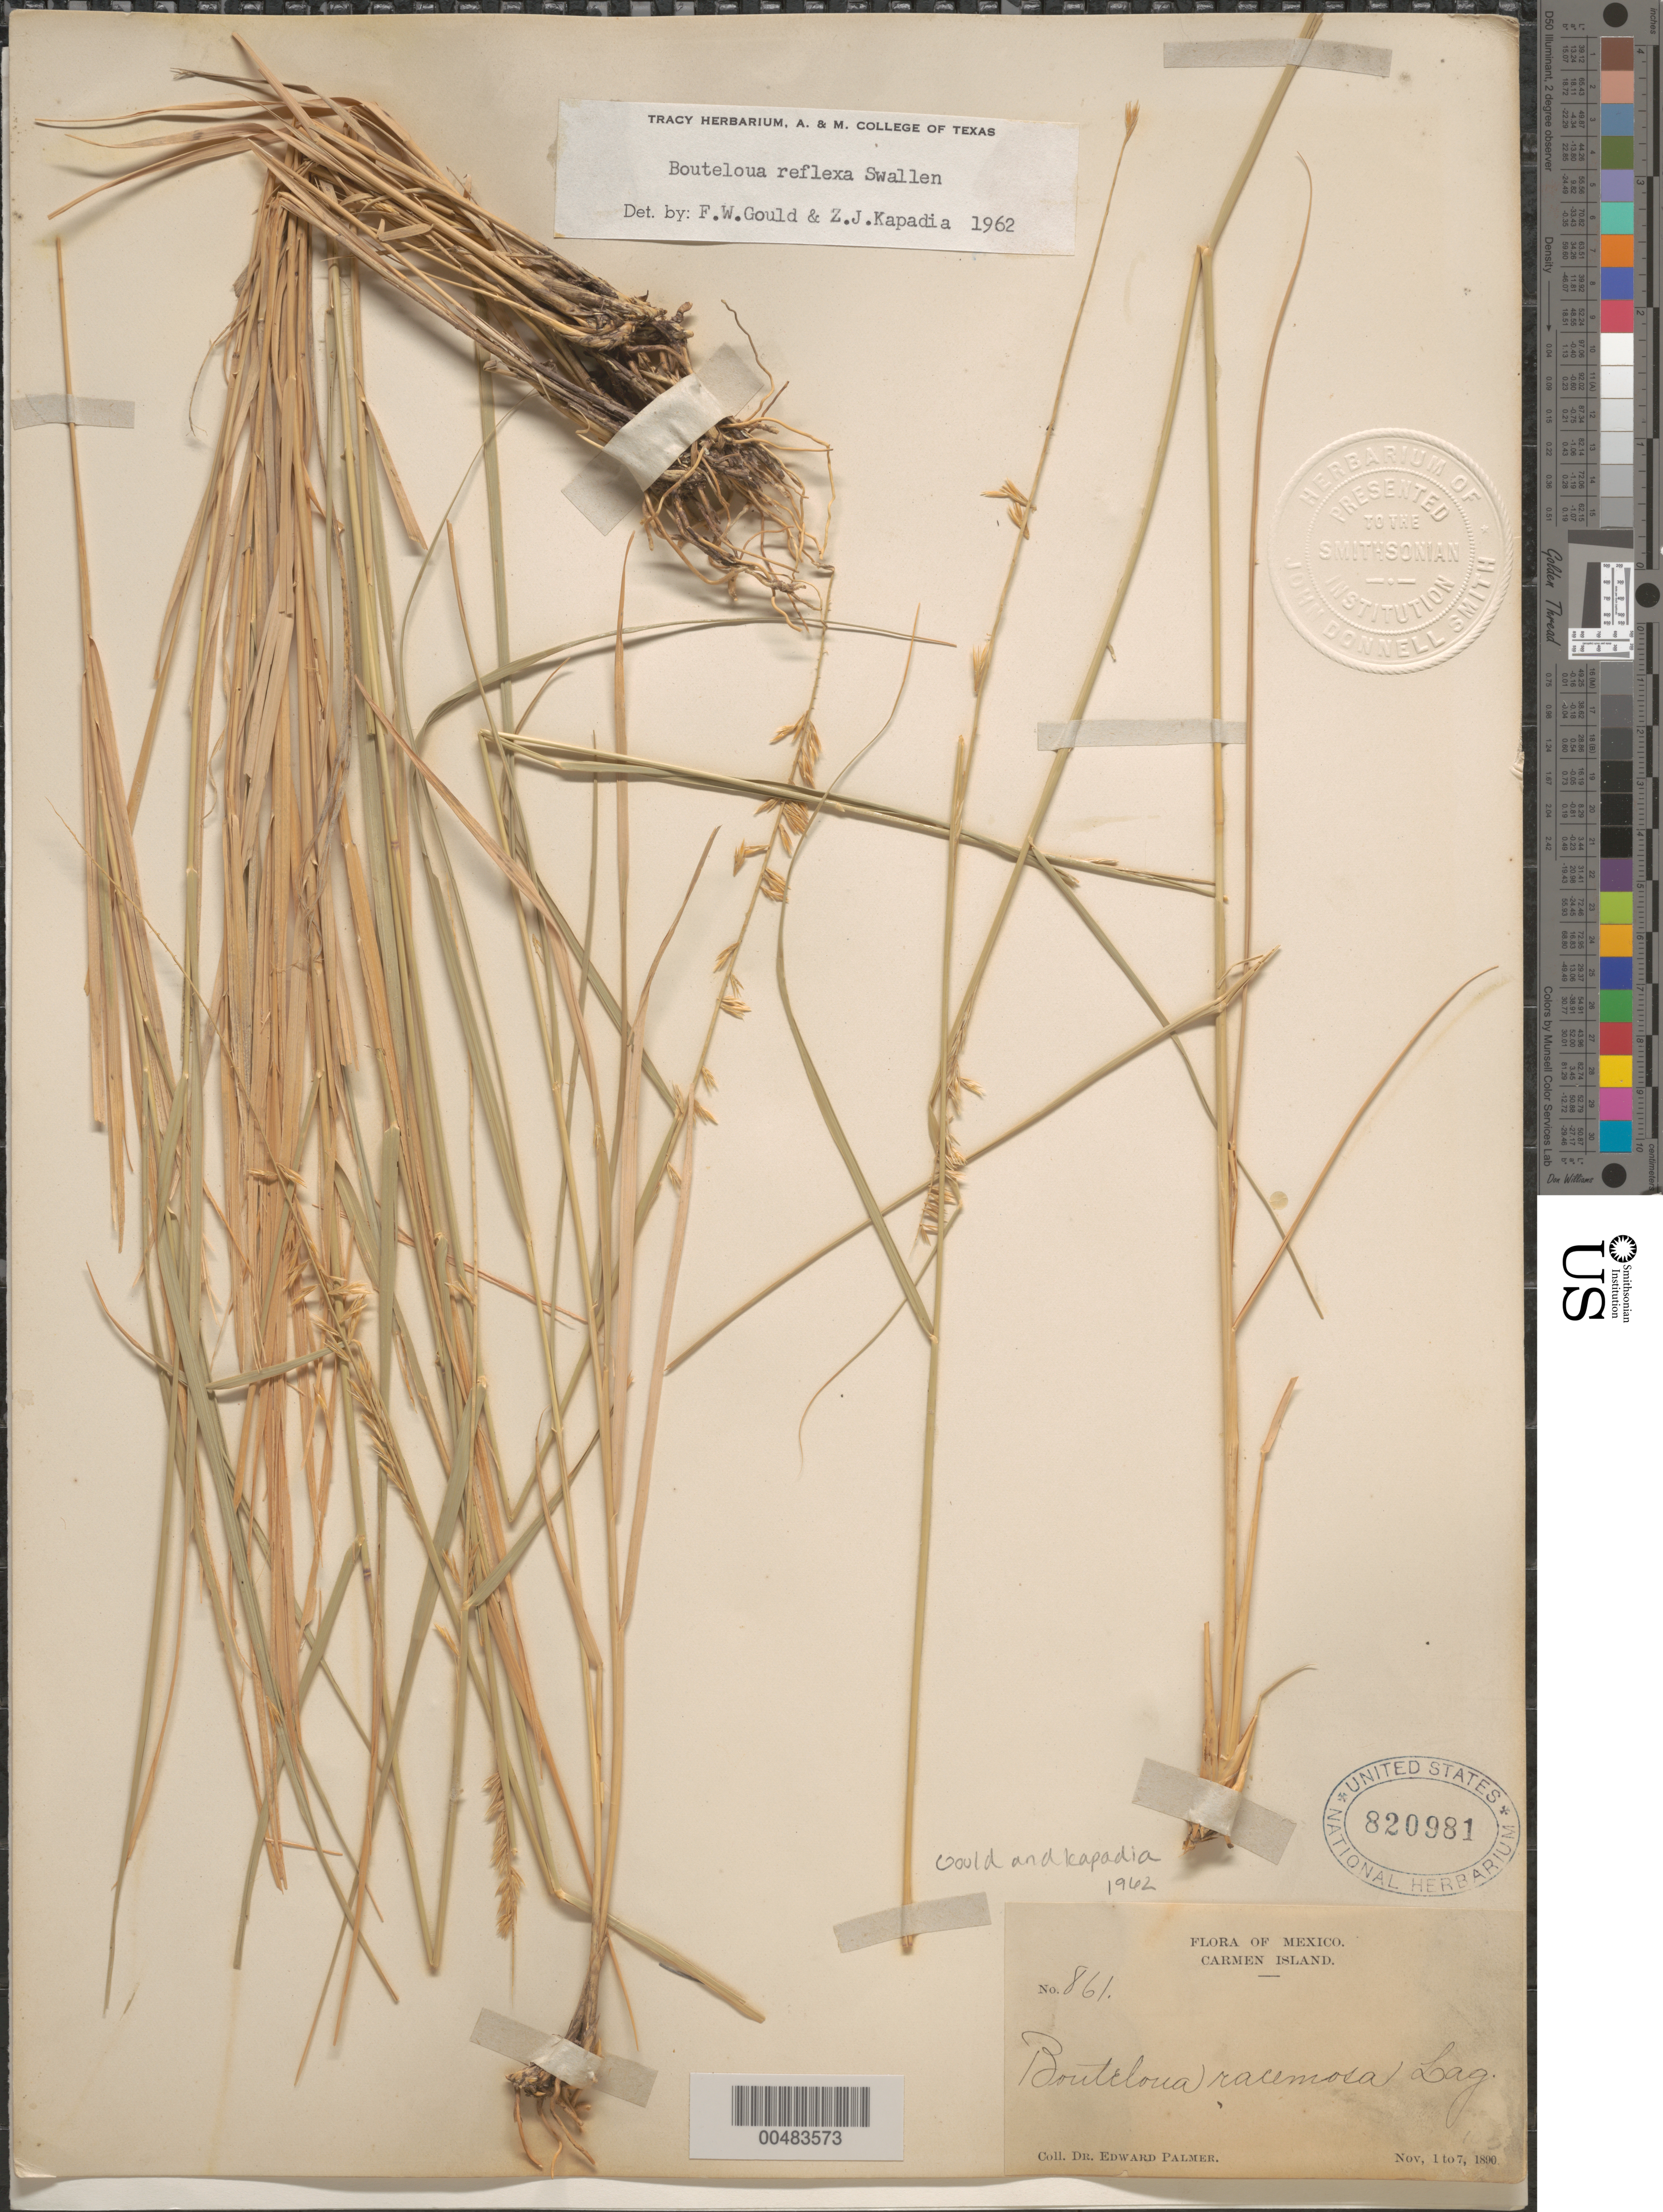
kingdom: Plantae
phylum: Tracheophyta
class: Liliopsida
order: Poales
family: Poaceae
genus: Bouteloua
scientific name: Bouteloua reflexa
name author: Swallen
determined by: Gould, F. W.; Kapadia, Zarir J.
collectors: E. Palmer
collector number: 861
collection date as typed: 1 Nov 1890 to 7 Nov 1890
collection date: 1890-11-01/1890-11-07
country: Mexico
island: Carmen Island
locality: Carmen Island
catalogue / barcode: US 820981